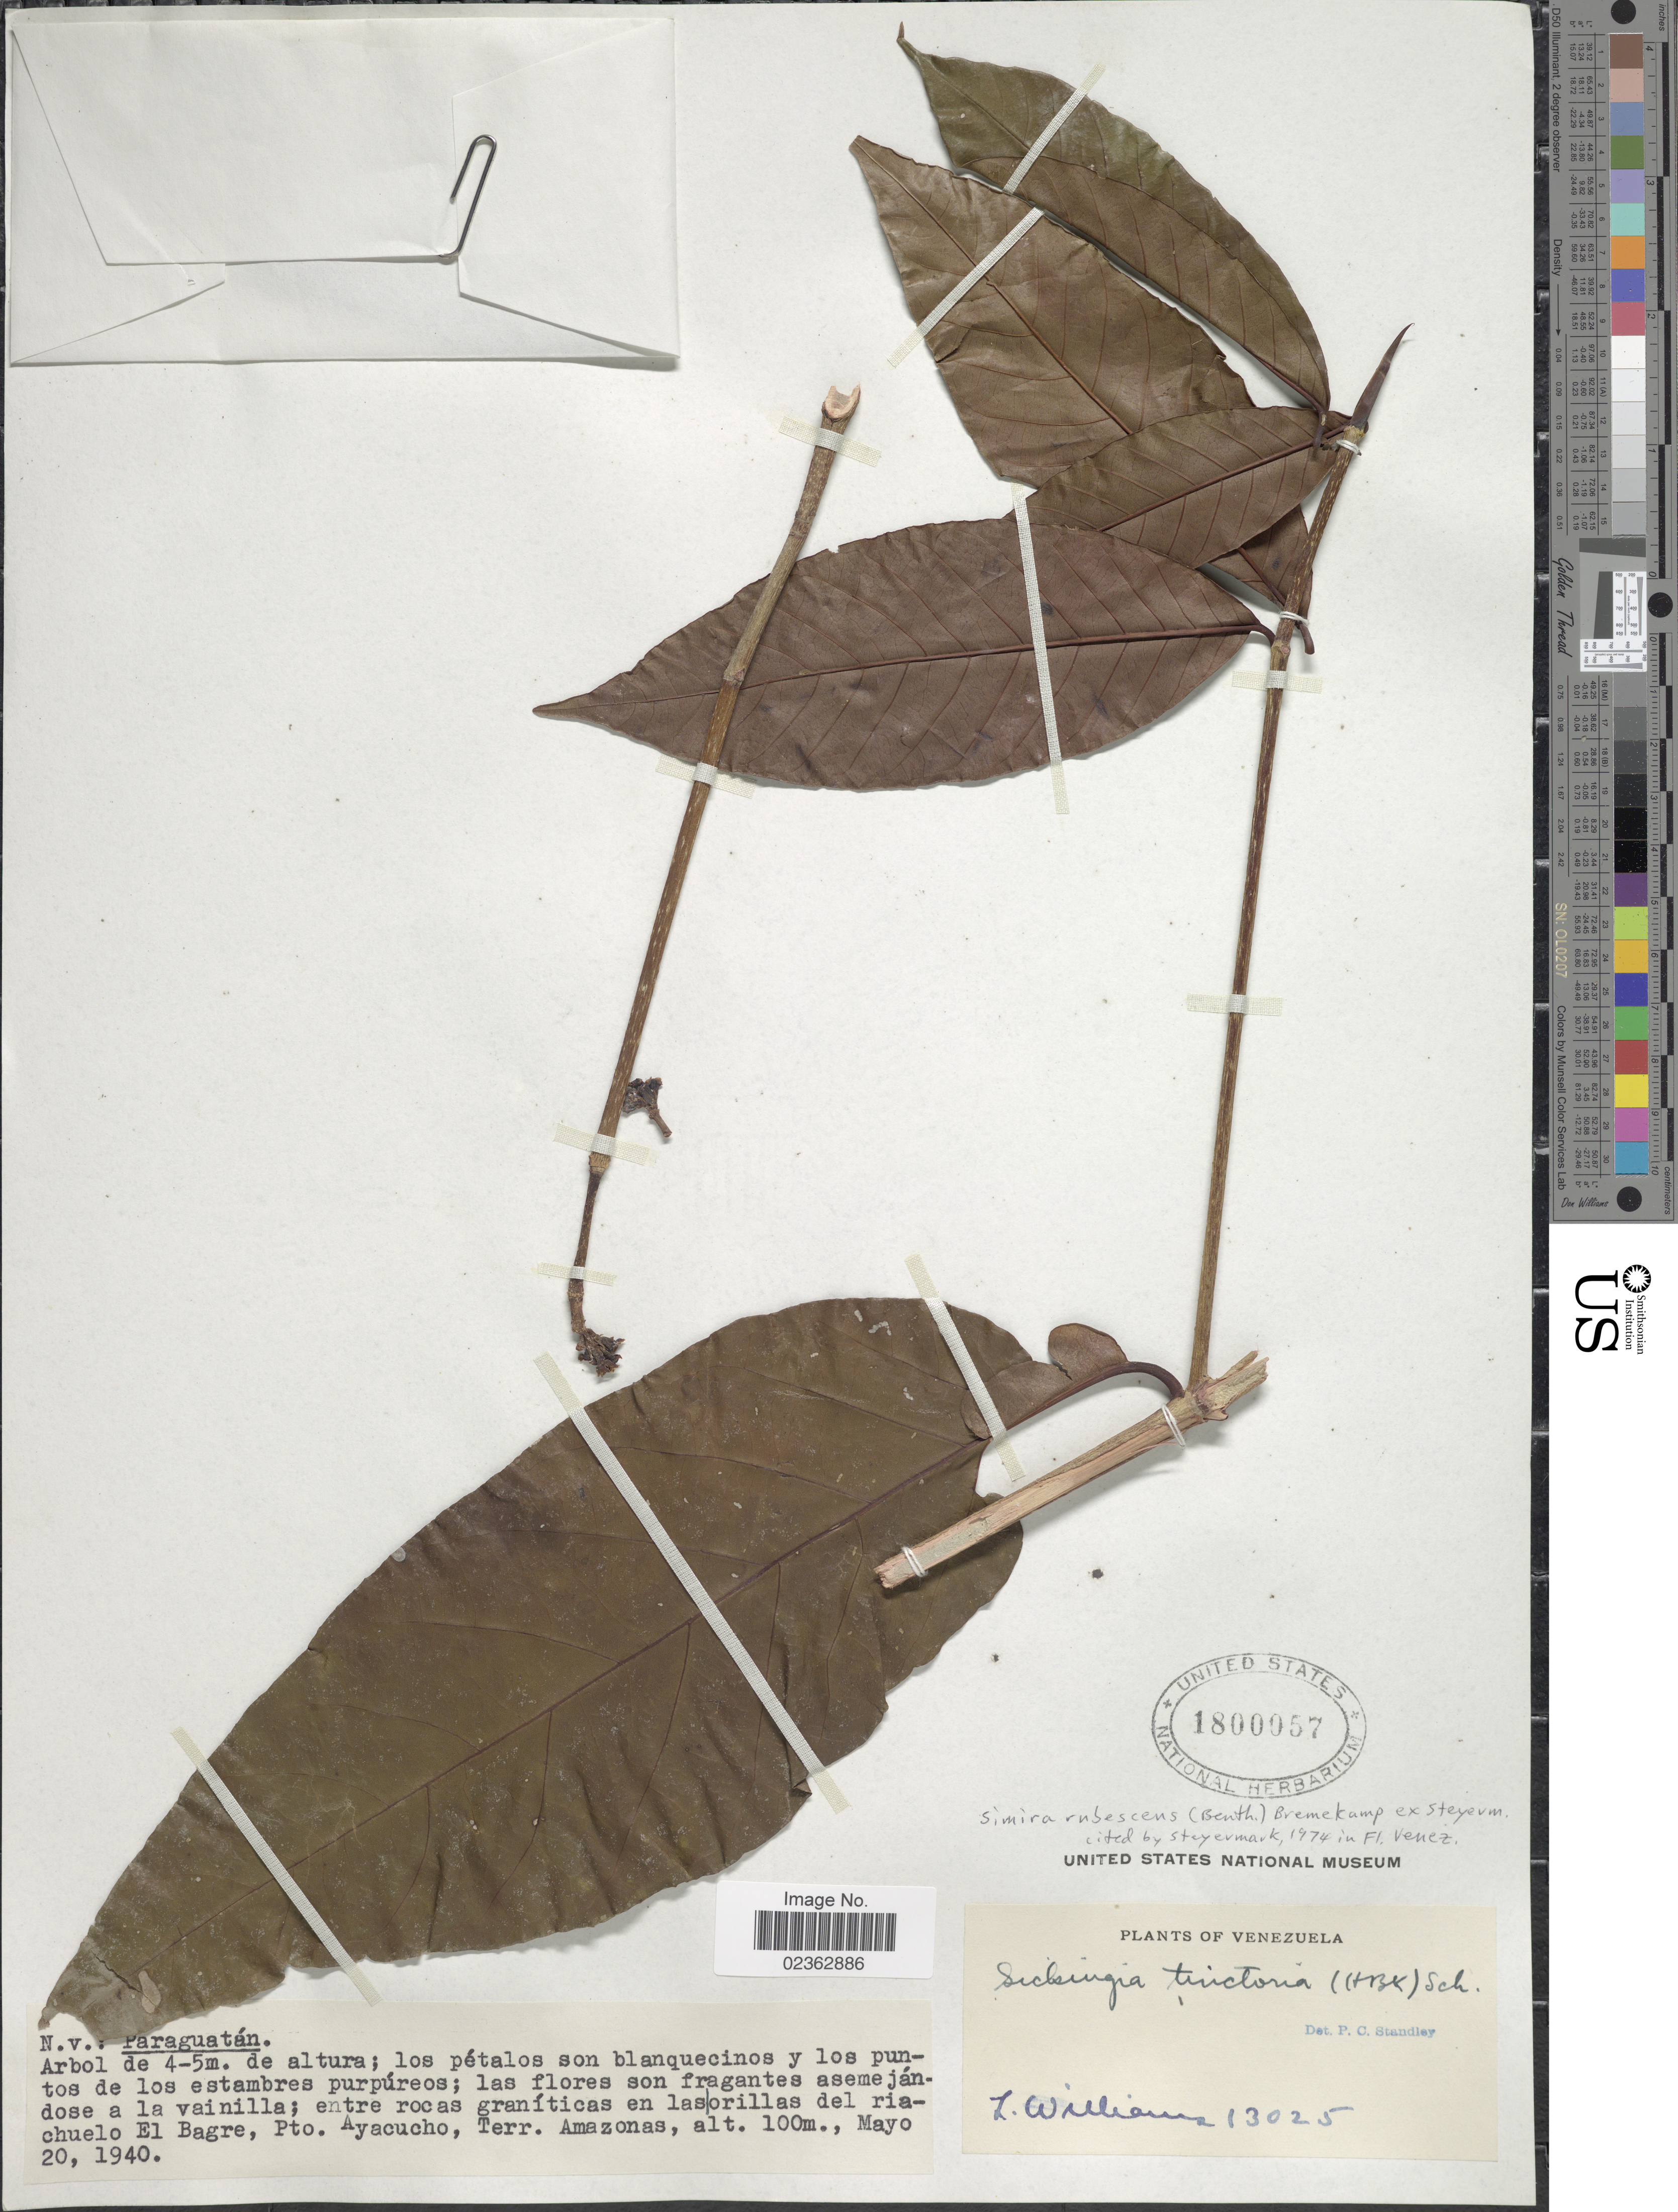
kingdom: Plantae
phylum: Tracheophyta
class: Magnoliopsida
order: Gentianales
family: Rubiaceae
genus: Simira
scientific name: Simira rubescens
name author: (Benth.) Bremek. ex Steyerm.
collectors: L. Williams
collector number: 13025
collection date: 1940-05-20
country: Venezuela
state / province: Amazonas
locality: Entre rocas granitcas en las orillas del riachuelo El Bagre, Pto. Ayacucho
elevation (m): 100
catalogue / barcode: US 1800057